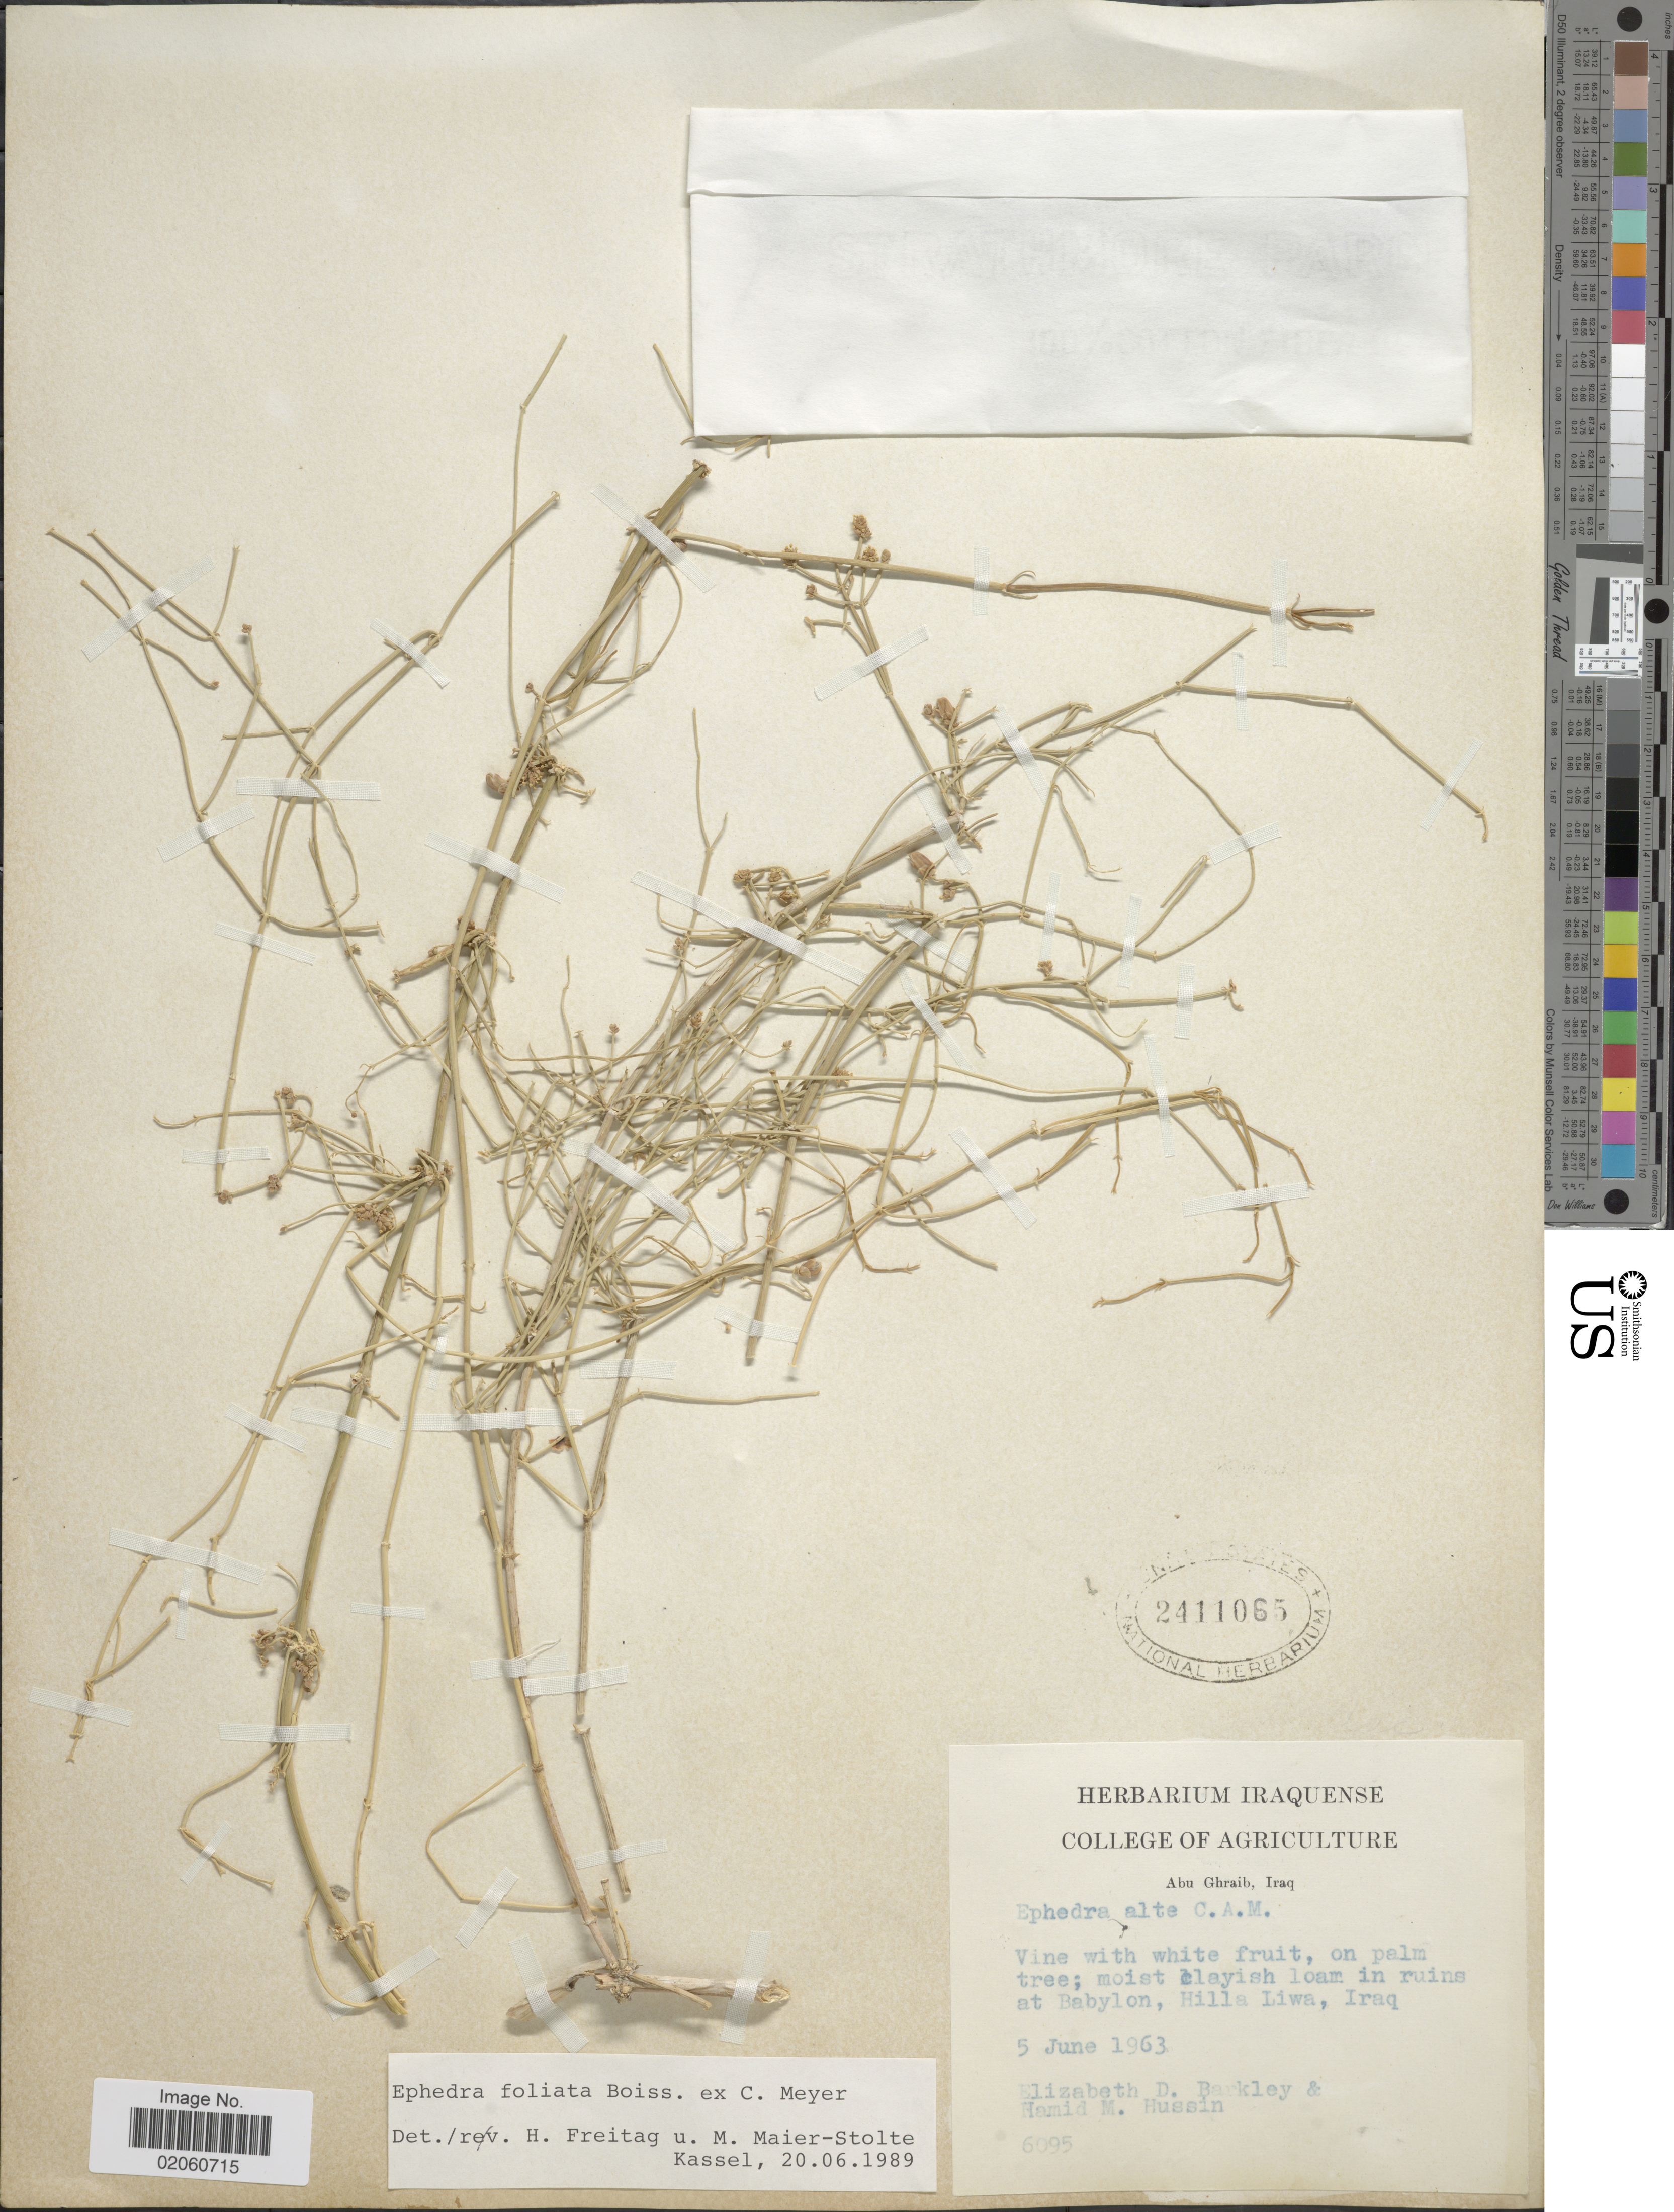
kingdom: Plantae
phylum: Tracheophyta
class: Gnetopsida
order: Ephedrales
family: Ephedraceae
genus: Ephedra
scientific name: Ephedra foliata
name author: Boiss. ex C.A. Mey.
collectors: E. D.Barkley & N. Hussin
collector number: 6095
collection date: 1963-06-05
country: Iraq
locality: Abu Ghraib, moist clayish loam in ruins at Babylon, Hilla Liwa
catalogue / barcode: US 2411065